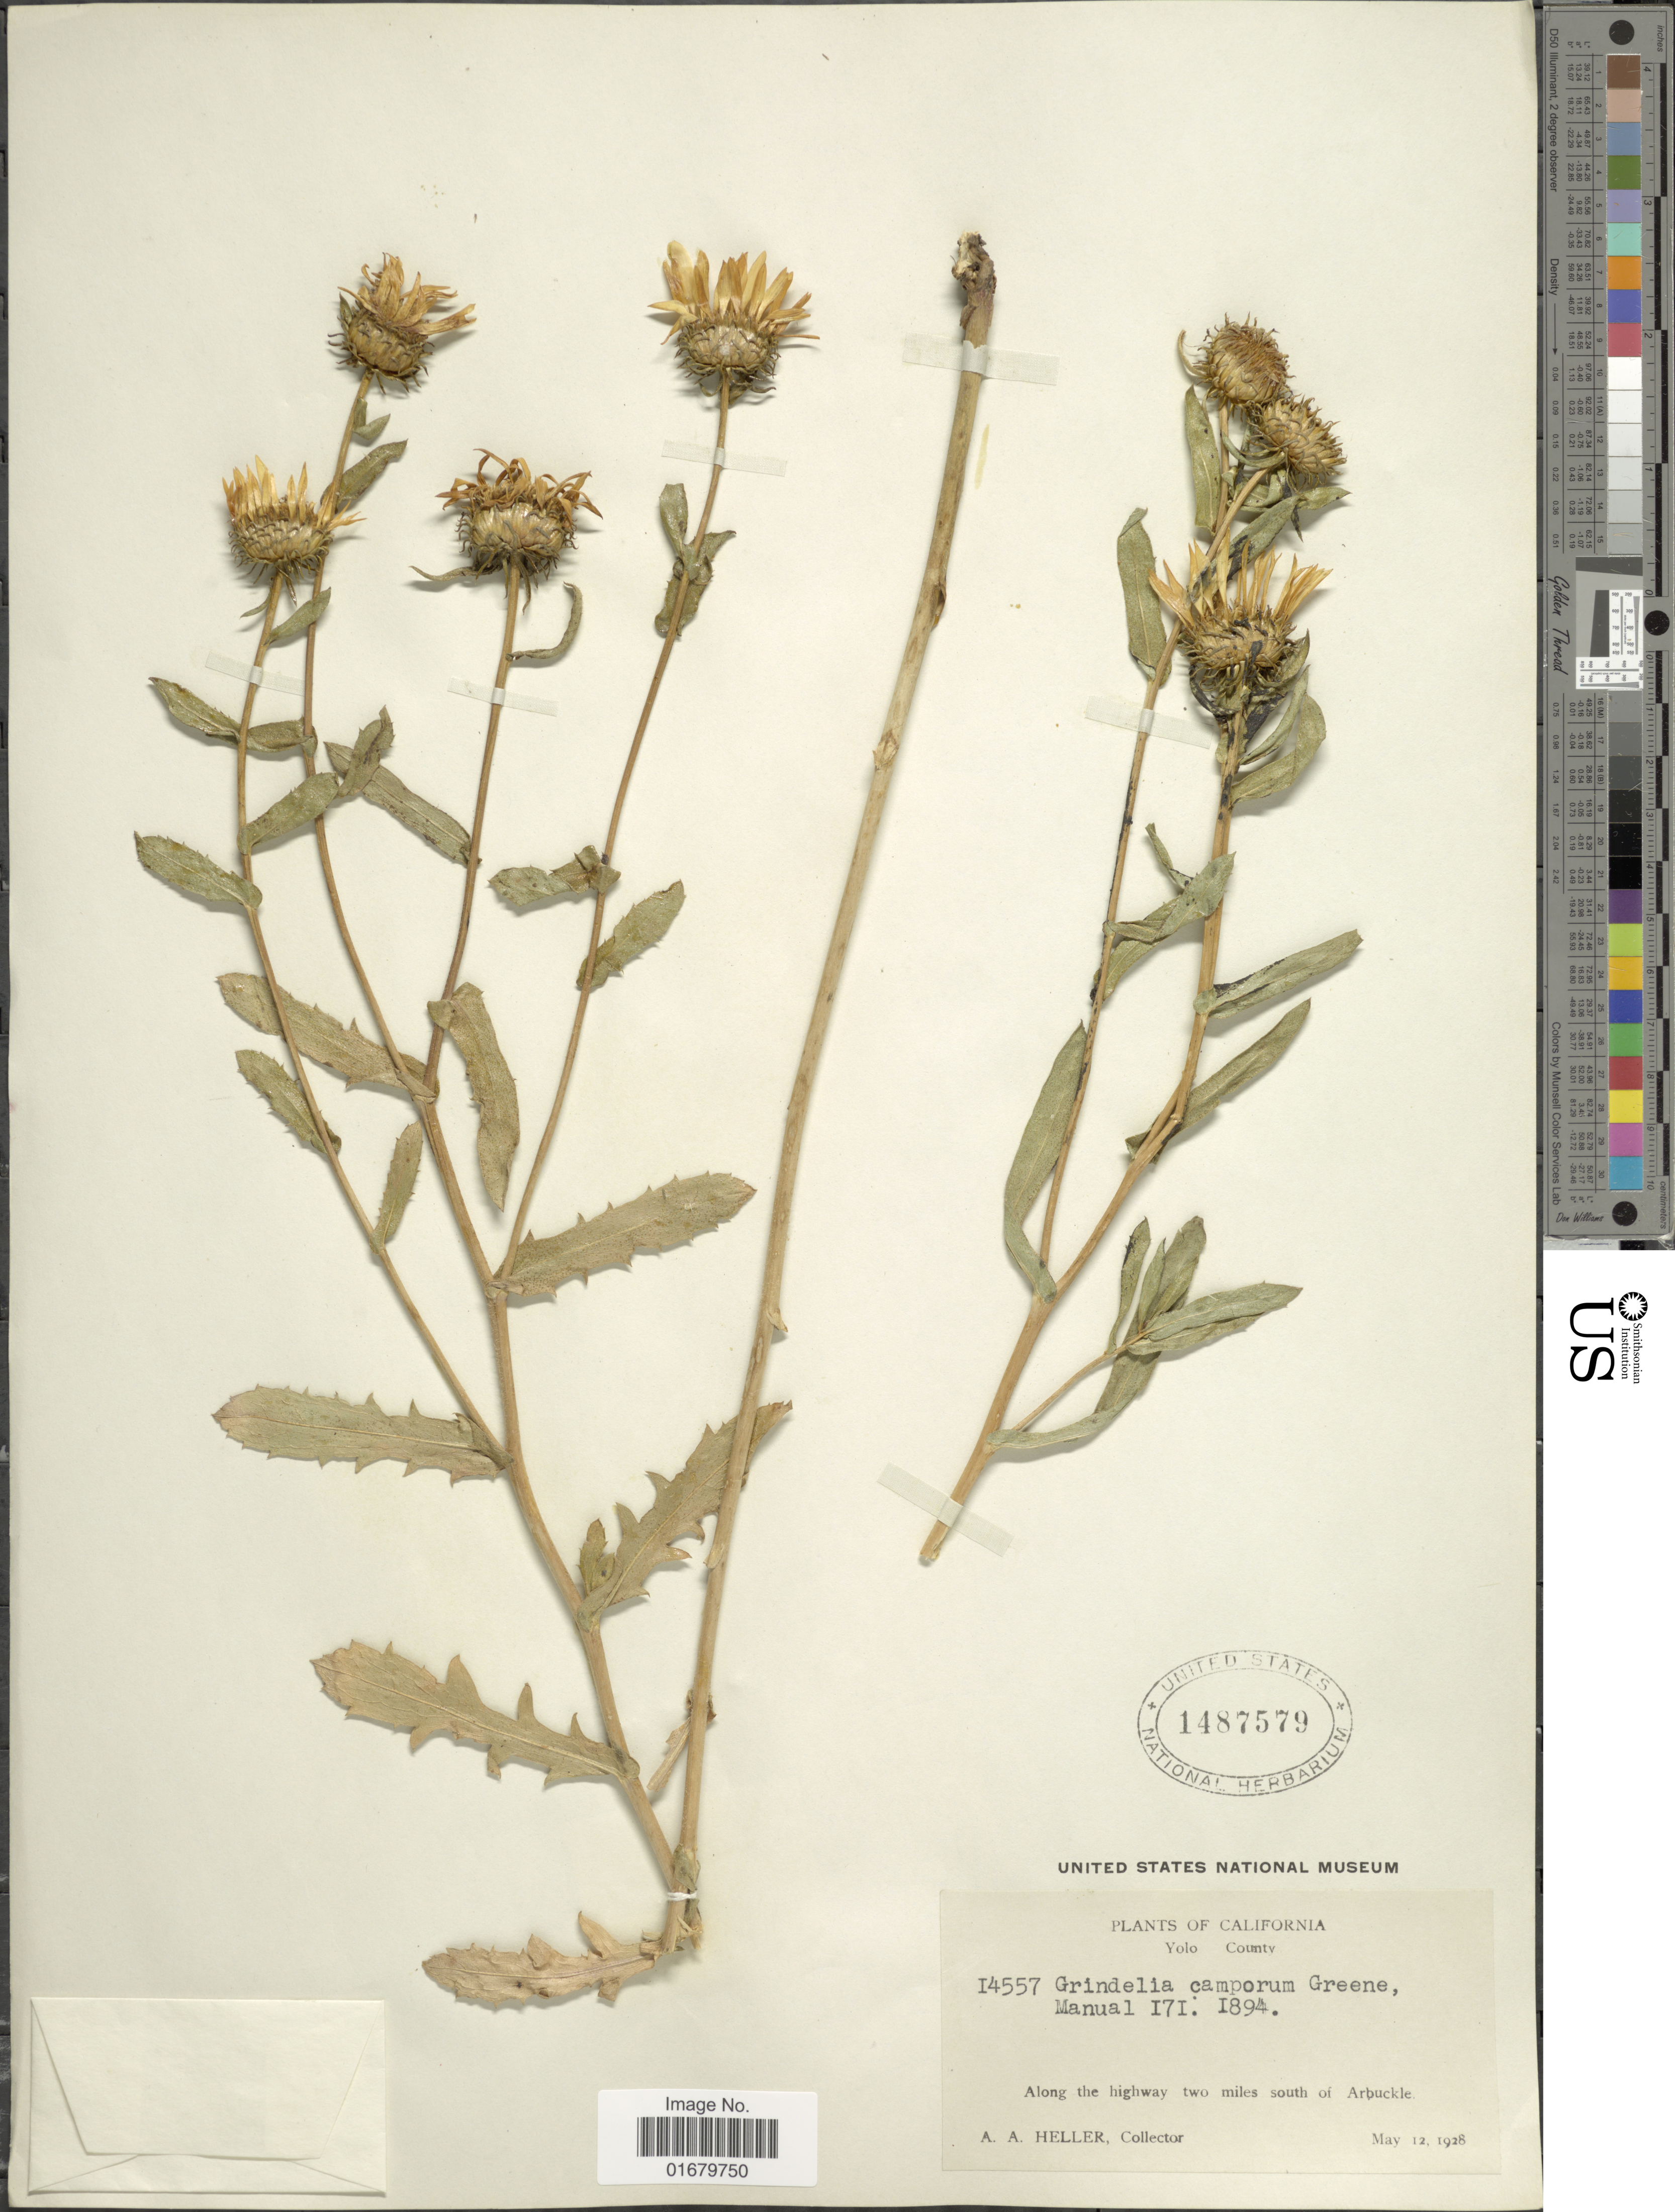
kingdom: Plantae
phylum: Tracheophyta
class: Magnoliopsida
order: Asterales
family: Asteraceae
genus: Grindelia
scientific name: Grindelia camporum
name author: Greene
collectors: A. A. Heller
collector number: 14557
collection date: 1928-05-12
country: United States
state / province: California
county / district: Yolo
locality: Yolo County, along the highway two miles south of Arbuckle.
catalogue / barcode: US 1487579